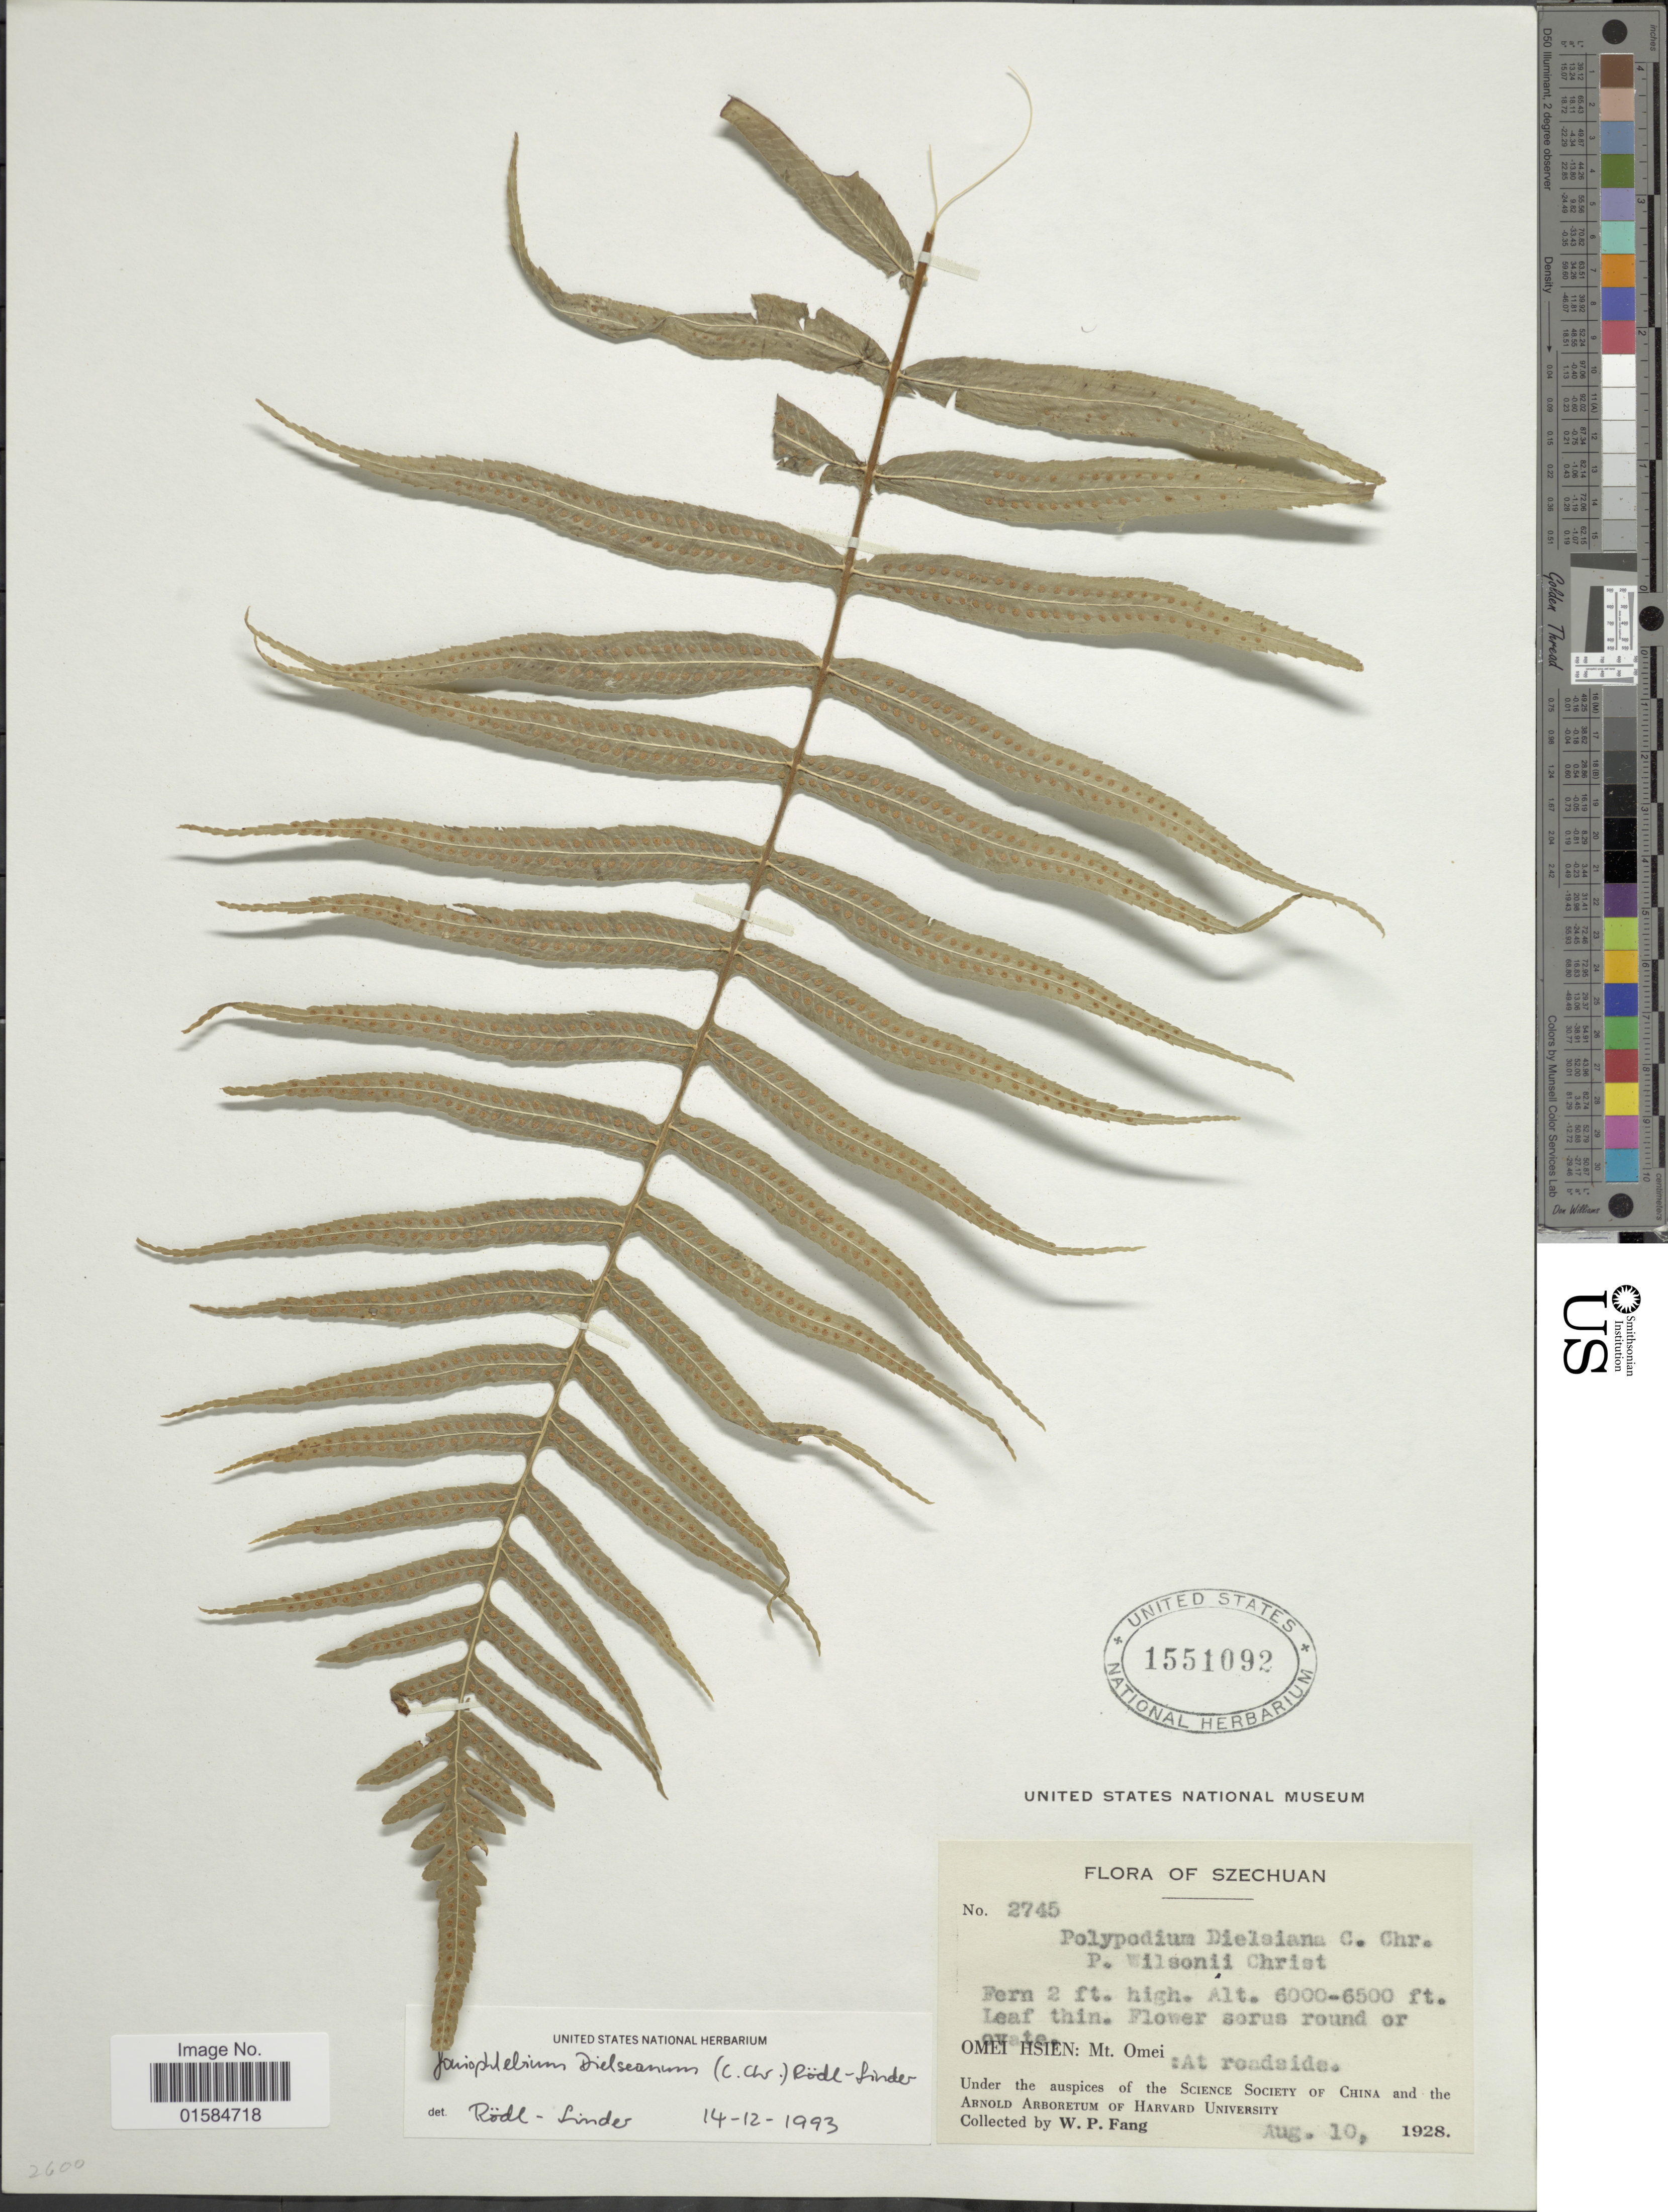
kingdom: Plantae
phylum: Tracheophyta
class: Polypodiopsida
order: Polypodiales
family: Polypodiaceae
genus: Goniophlebium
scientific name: Goniophlebium dielsianum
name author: (C. Chr.) Rödl-Linder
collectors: W. P. Fang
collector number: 2745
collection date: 1928-08-10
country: China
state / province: Sichuan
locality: Szechuan, Omei Hsien: Mt Omei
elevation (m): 1829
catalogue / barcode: US 1551092